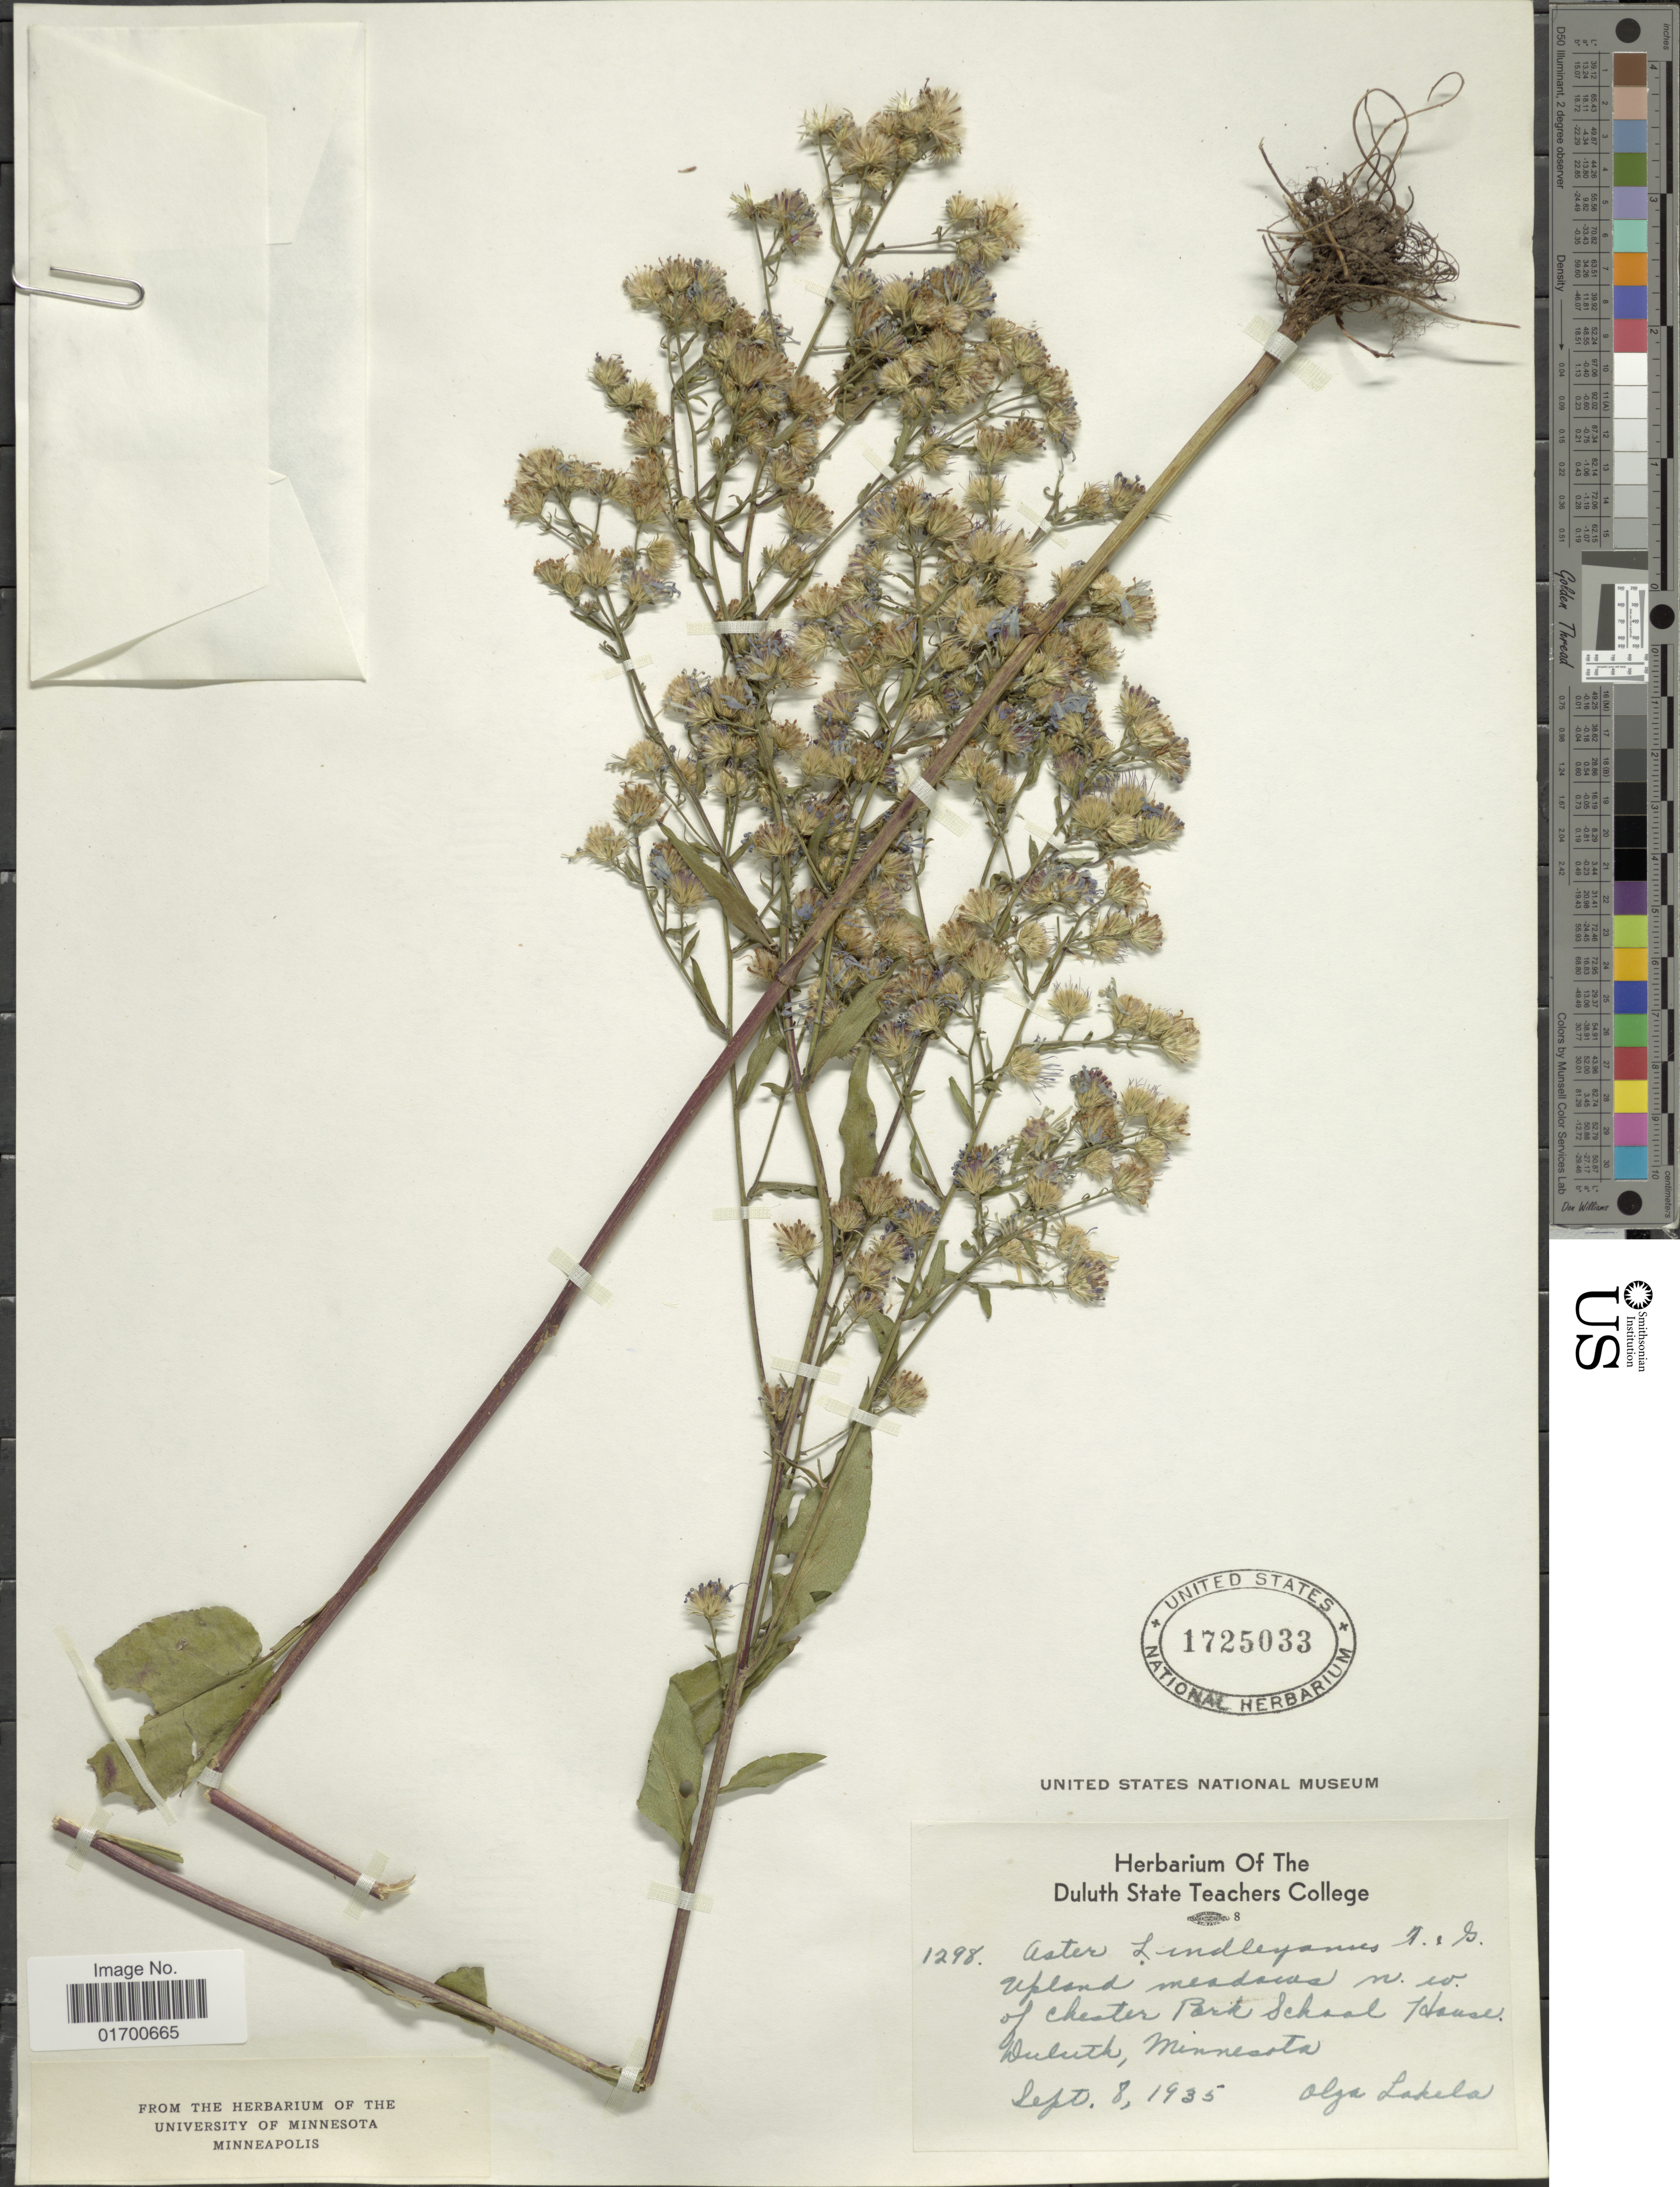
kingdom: Plantae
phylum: Tracheophyta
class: Magnoliopsida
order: Asterales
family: Asteraceae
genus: Symphyotrichum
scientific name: Symphyotrichum ciliolatum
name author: (Lindl.) Á. Löve & D. Löve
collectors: O. K. Lakela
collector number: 1298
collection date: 1935-09-08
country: United States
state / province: Minnesota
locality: Upland meadows, N,W, of Chester Park School House, Duluth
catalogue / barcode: US 1725033